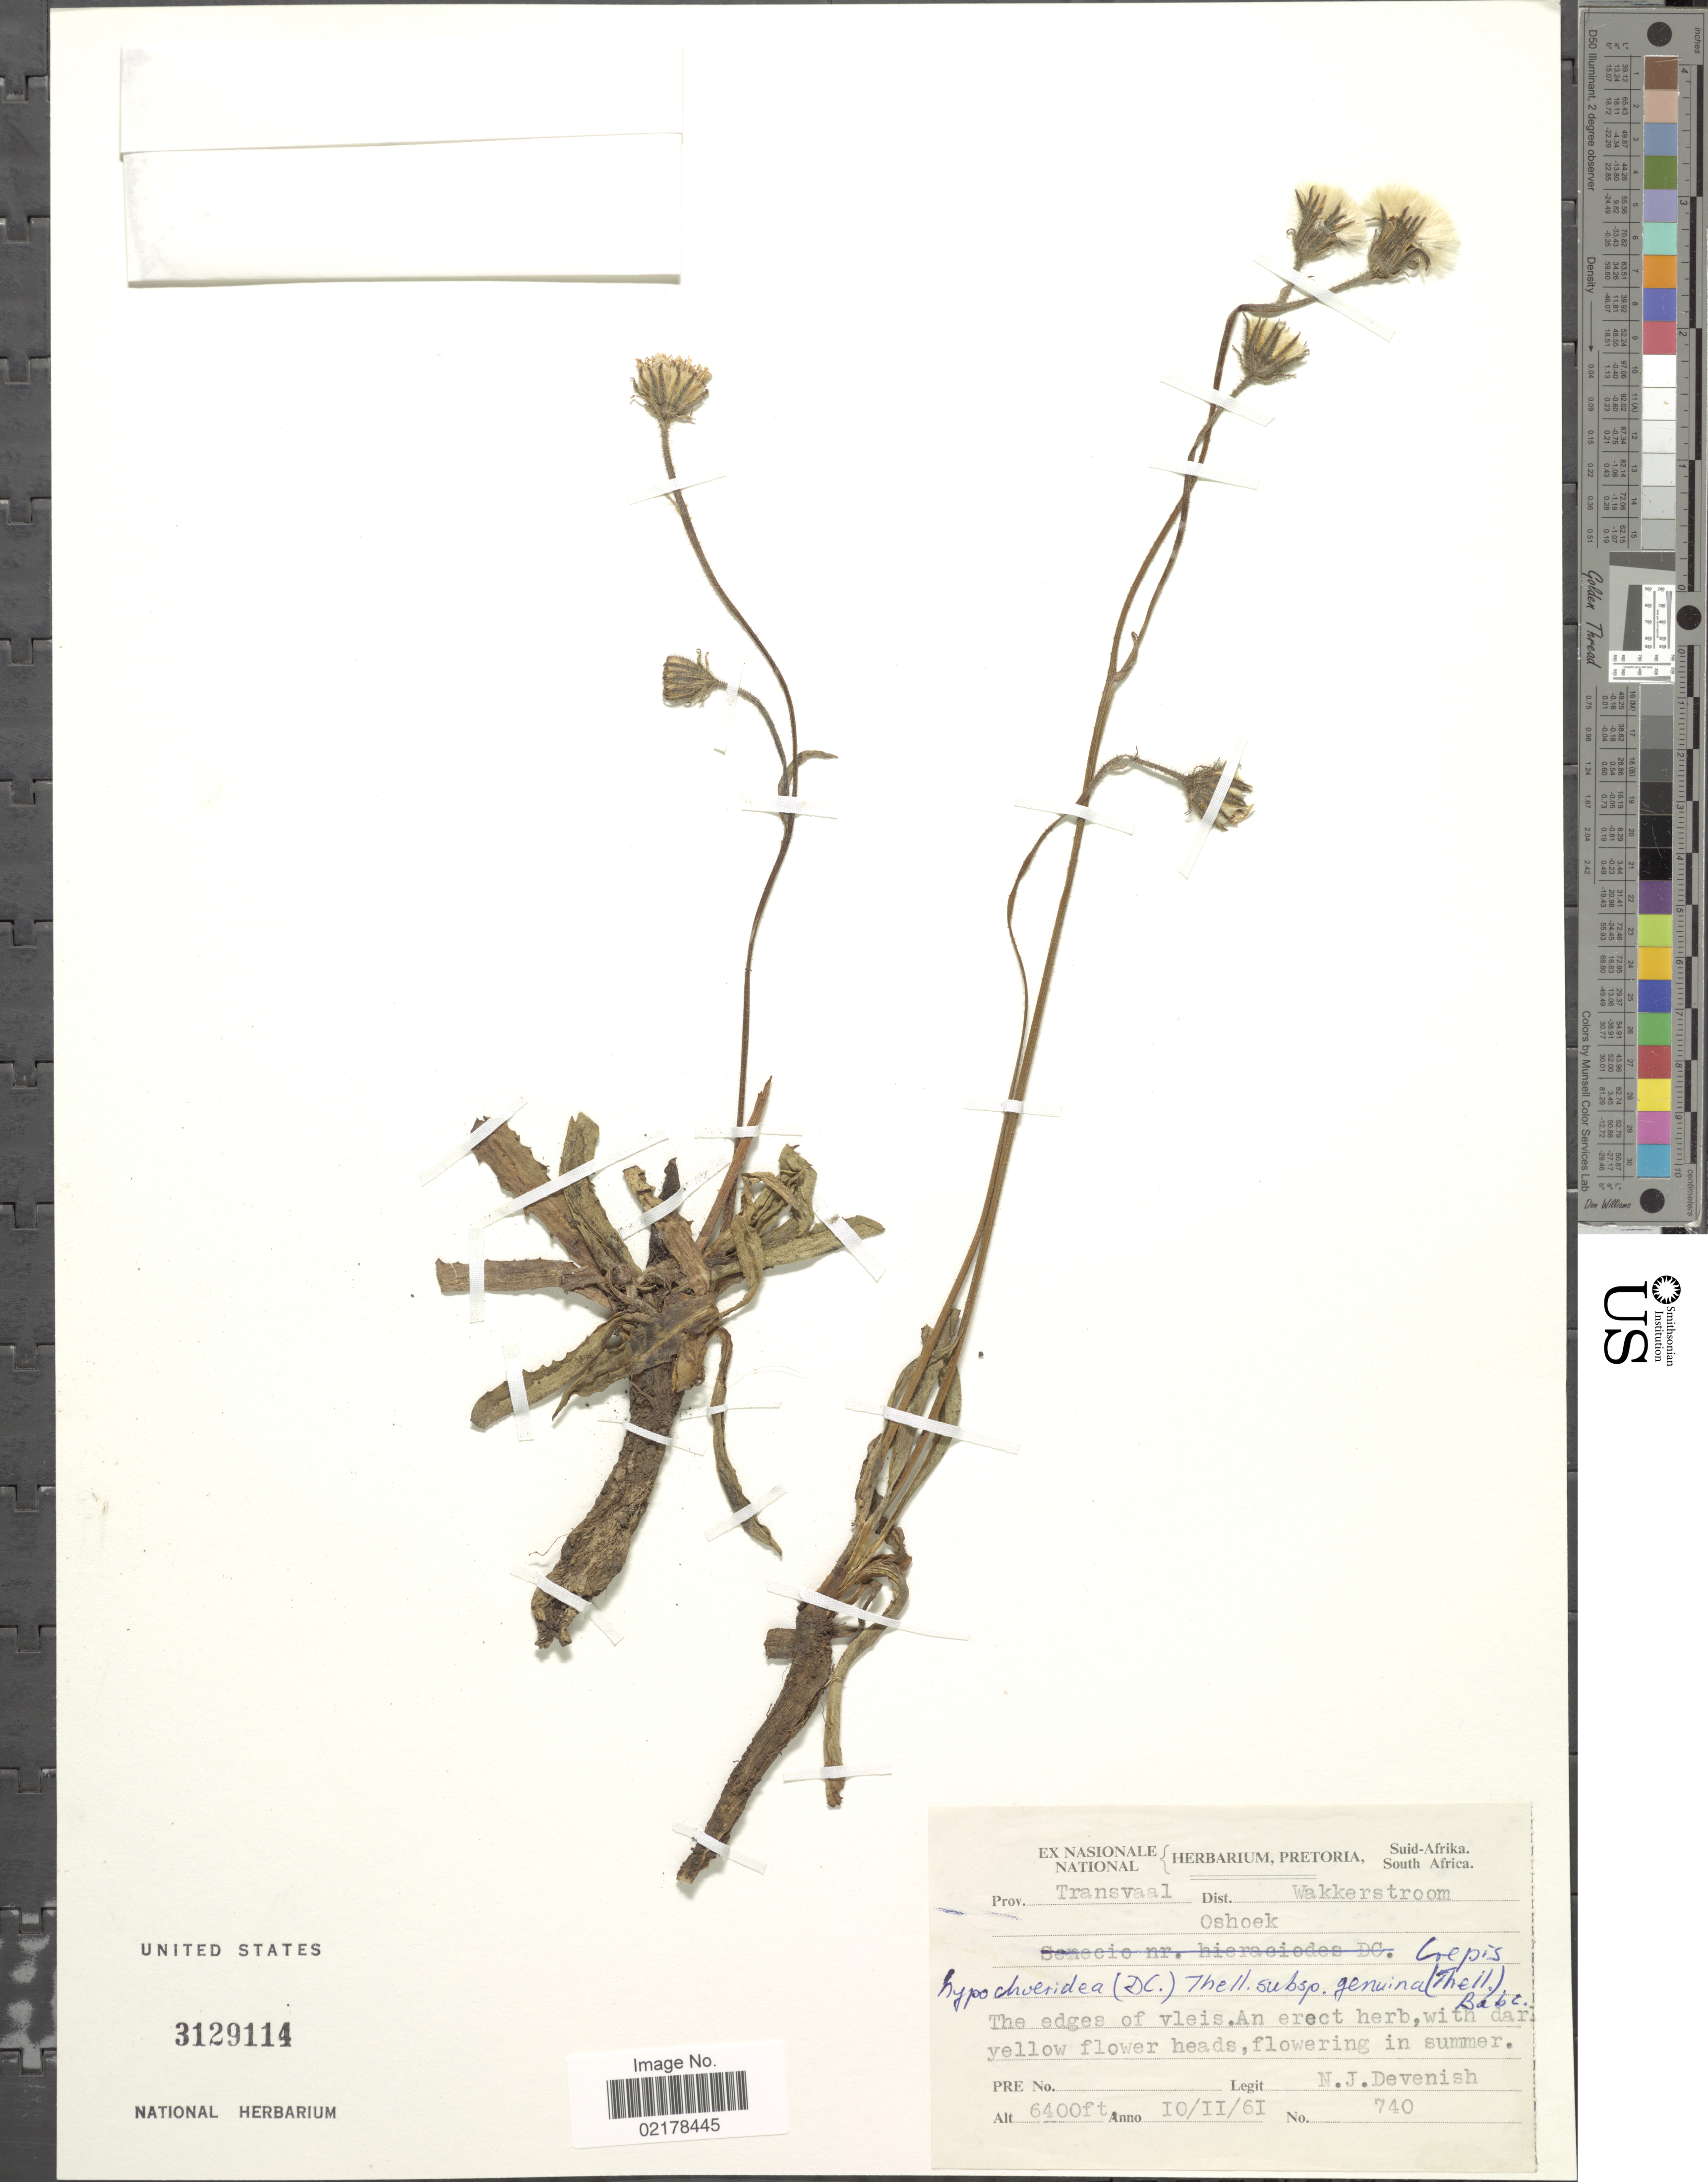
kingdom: Plantae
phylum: Tracheophyta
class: Magnoliopsida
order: Asterales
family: Asteraceae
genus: Crepis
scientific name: Crepis hypochaeridea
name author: (DC.) Thell.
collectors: N. Devenish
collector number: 740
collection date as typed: Transcribed d/m/y: 10/2/61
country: South Africa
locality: Prov. Transvaal, Dist. Wakkerstroom, Oshoek, The edges of vleis.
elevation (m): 1951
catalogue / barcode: US 3129114